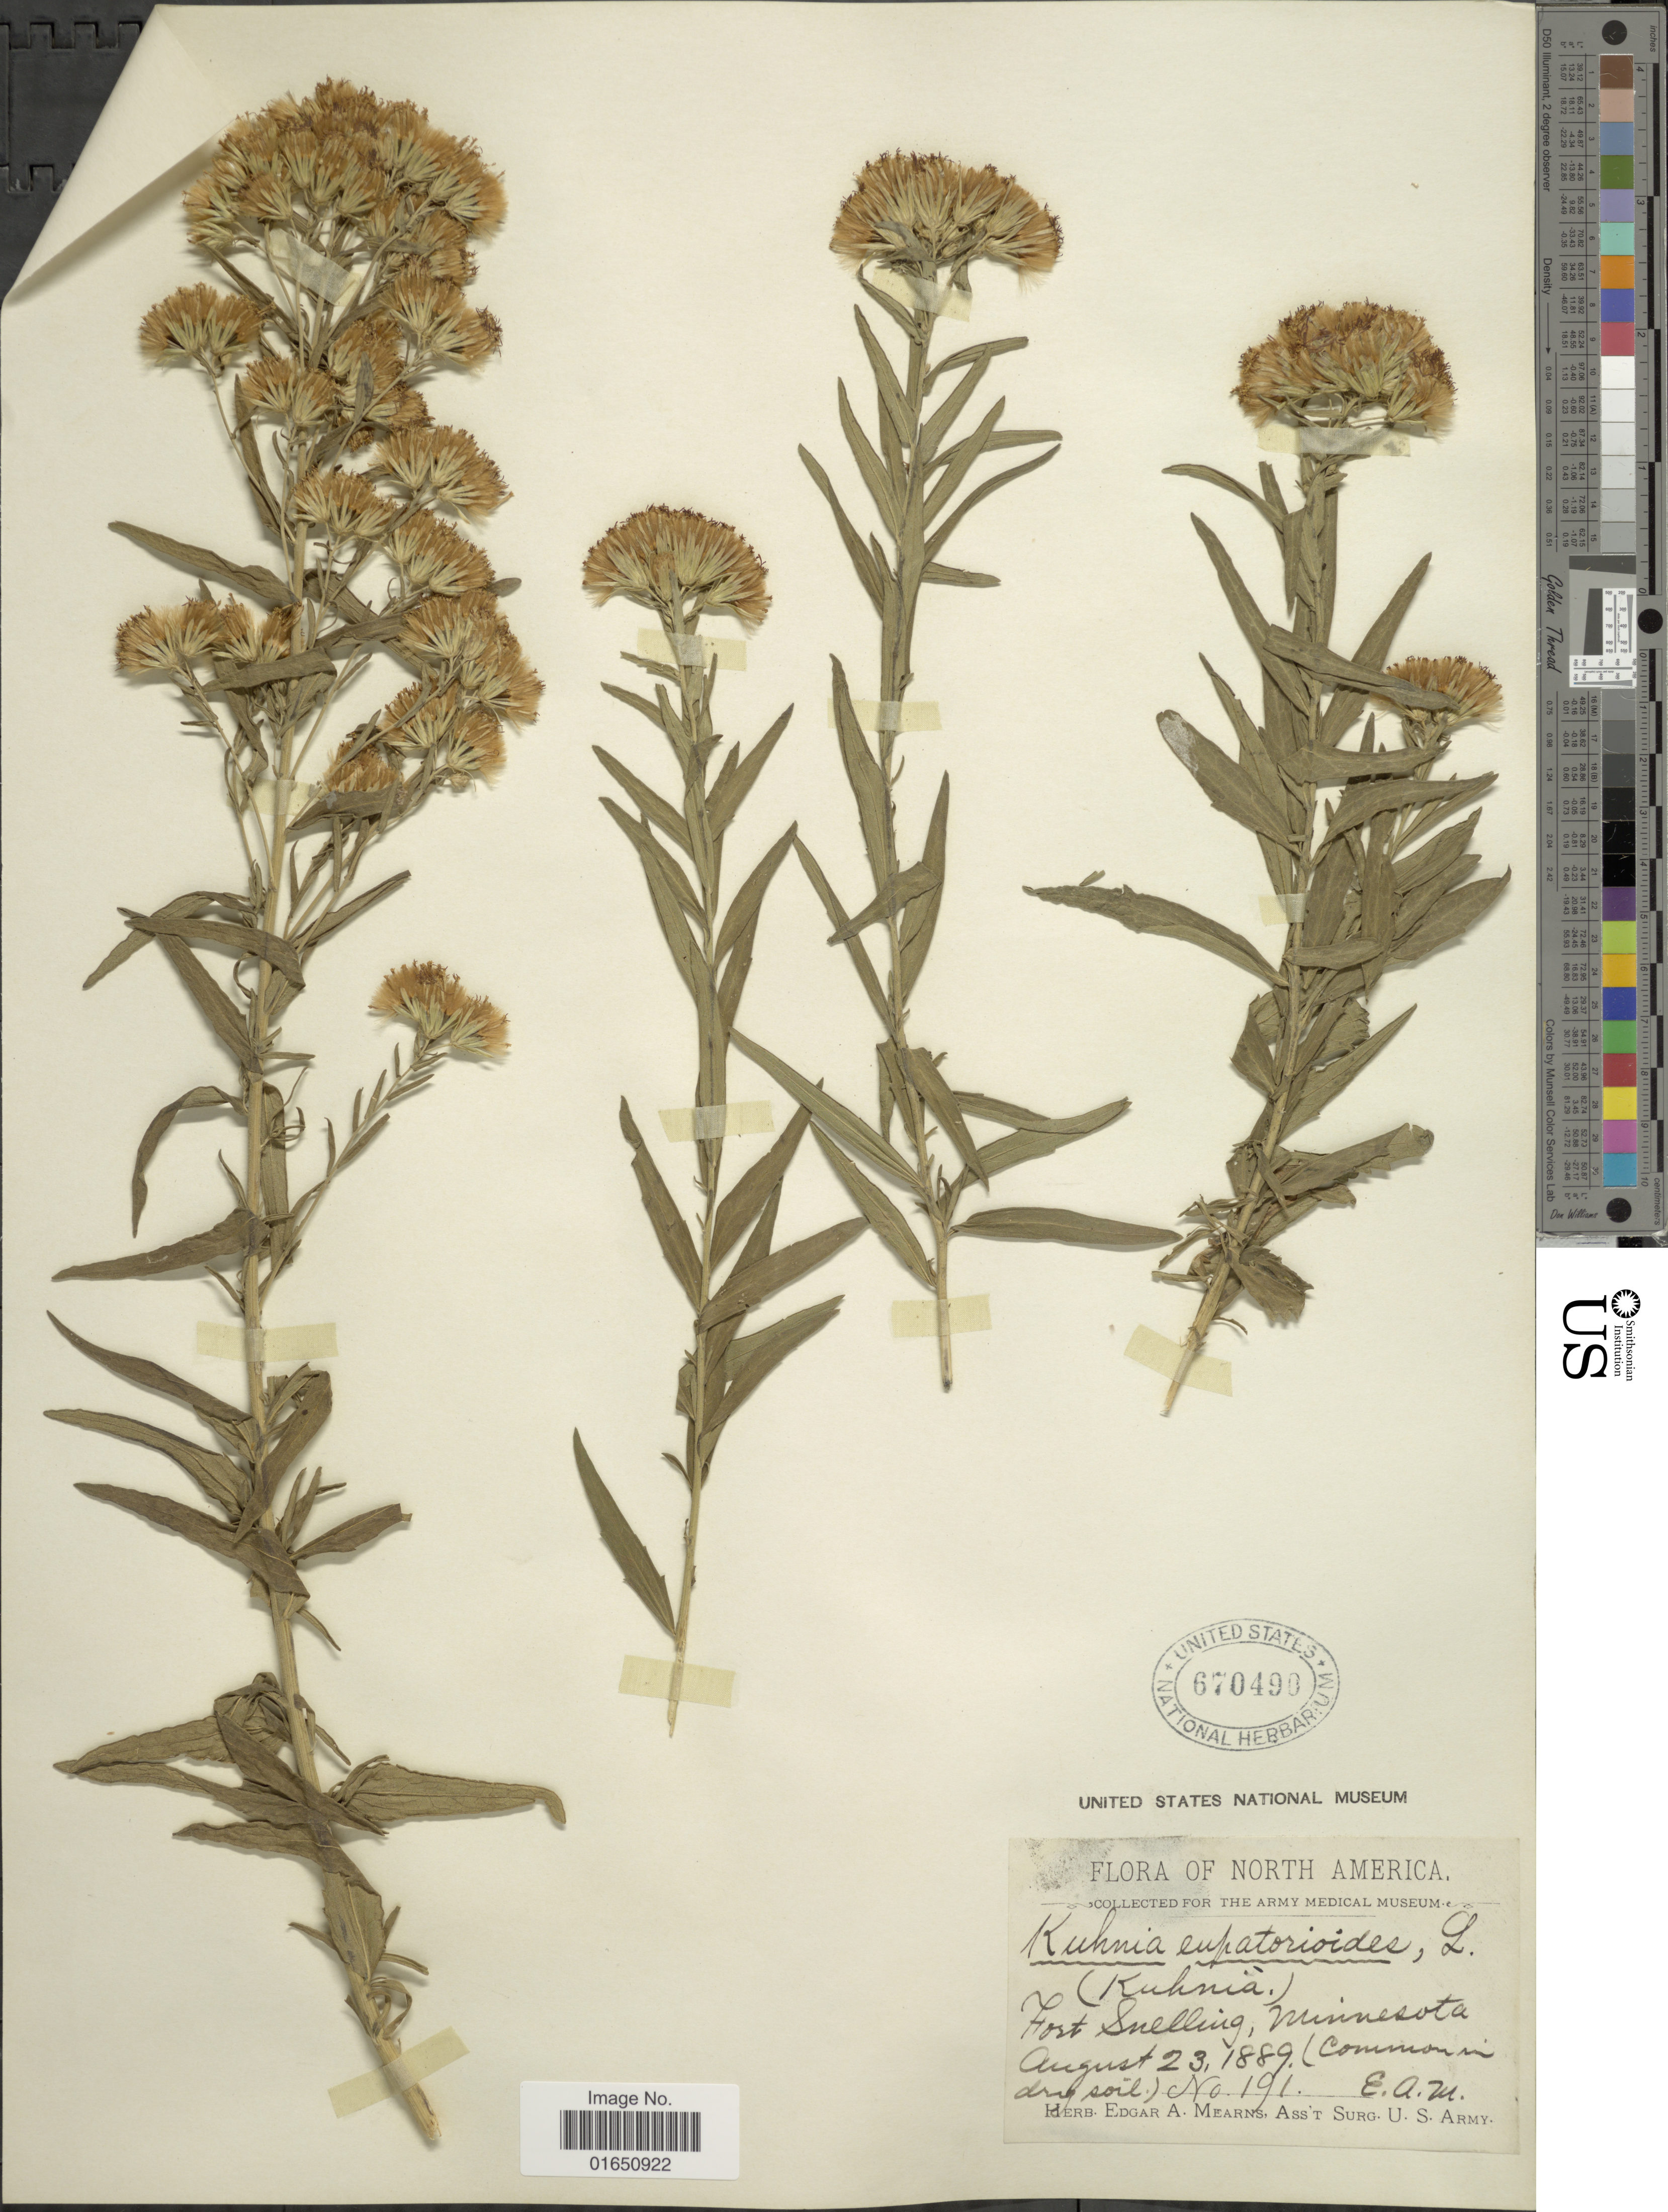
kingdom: Plantae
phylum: Tracheophyta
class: Magnoliopsida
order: Asterales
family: Asteraceae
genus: Brickellia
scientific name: Brickellia eupatorioides var. corymbulosa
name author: (Torr. & A. Gray) Shinners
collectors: ex herb. Edgar A. Mearns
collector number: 191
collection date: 1889-08-23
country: United States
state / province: Minnesota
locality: Fort Snelling. North America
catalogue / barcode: US 670490